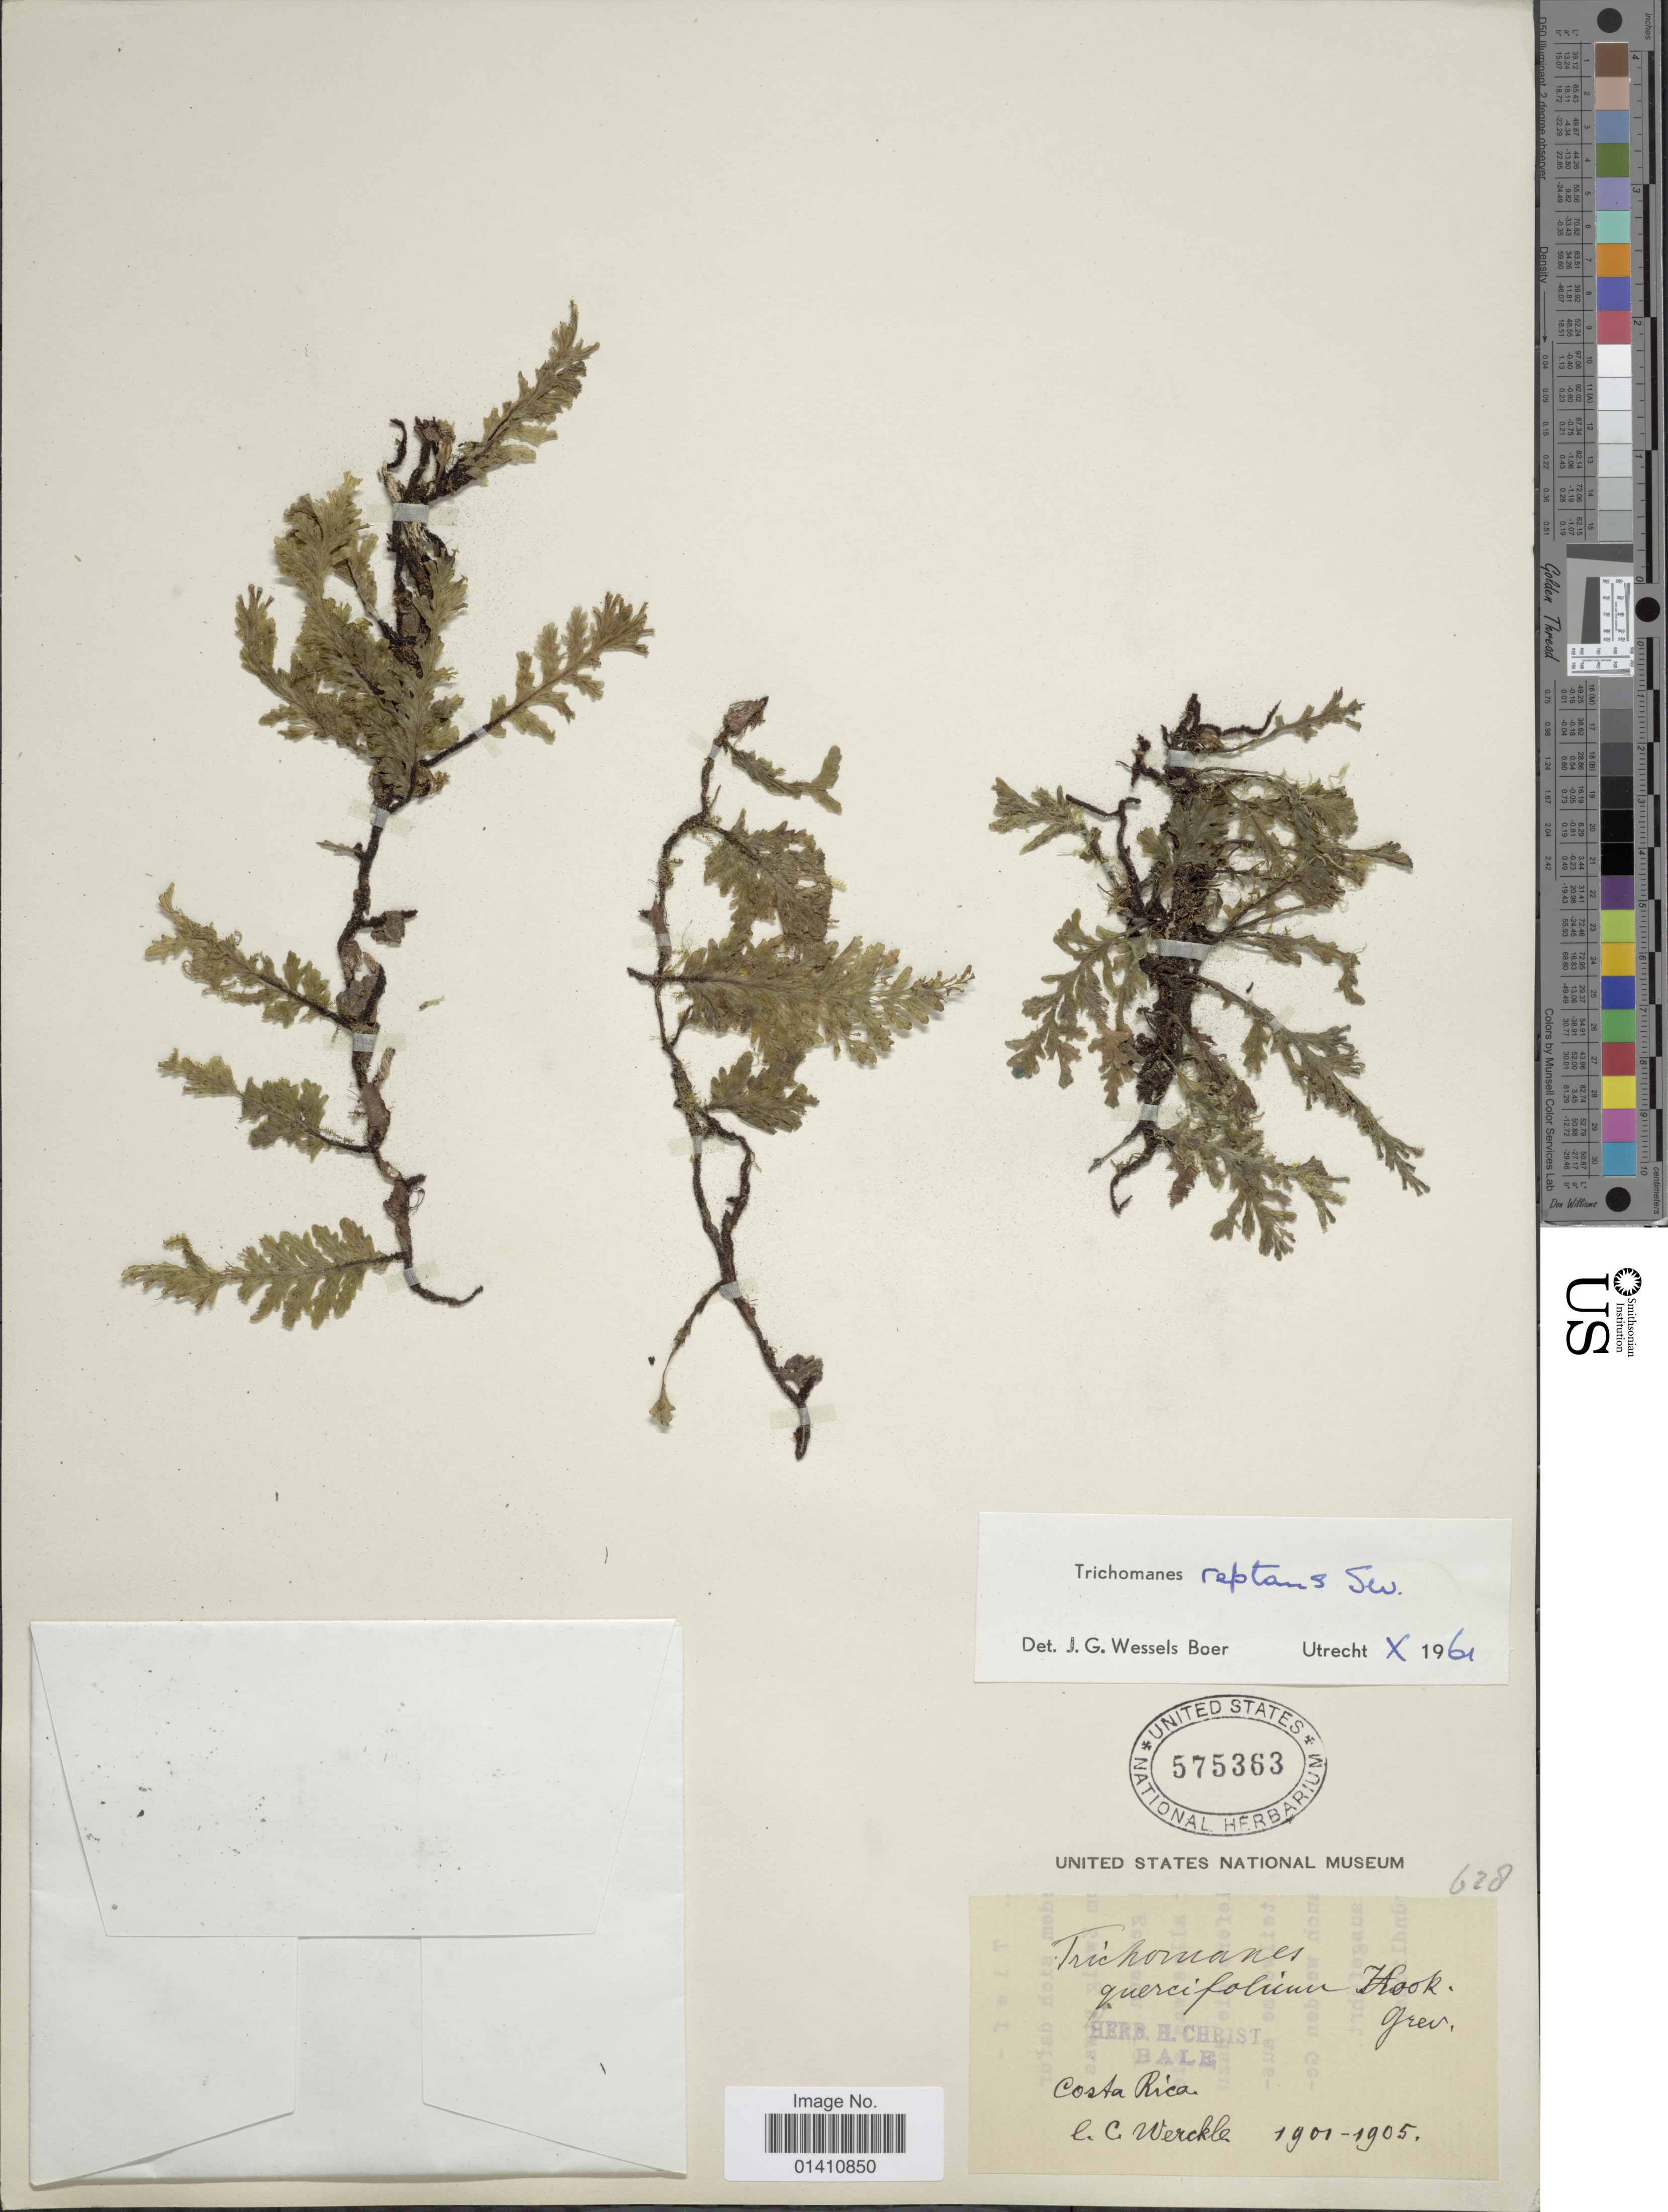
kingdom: Plantae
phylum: Tracheophyta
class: Polypodiopsida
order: Hymenophyllales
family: Hymenophyllaceae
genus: Didymoglossum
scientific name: Didymoglossum reptans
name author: (Sw.) C. Presl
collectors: C. C Wercklé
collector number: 628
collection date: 1901/1905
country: Costa Rica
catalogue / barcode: US 575363